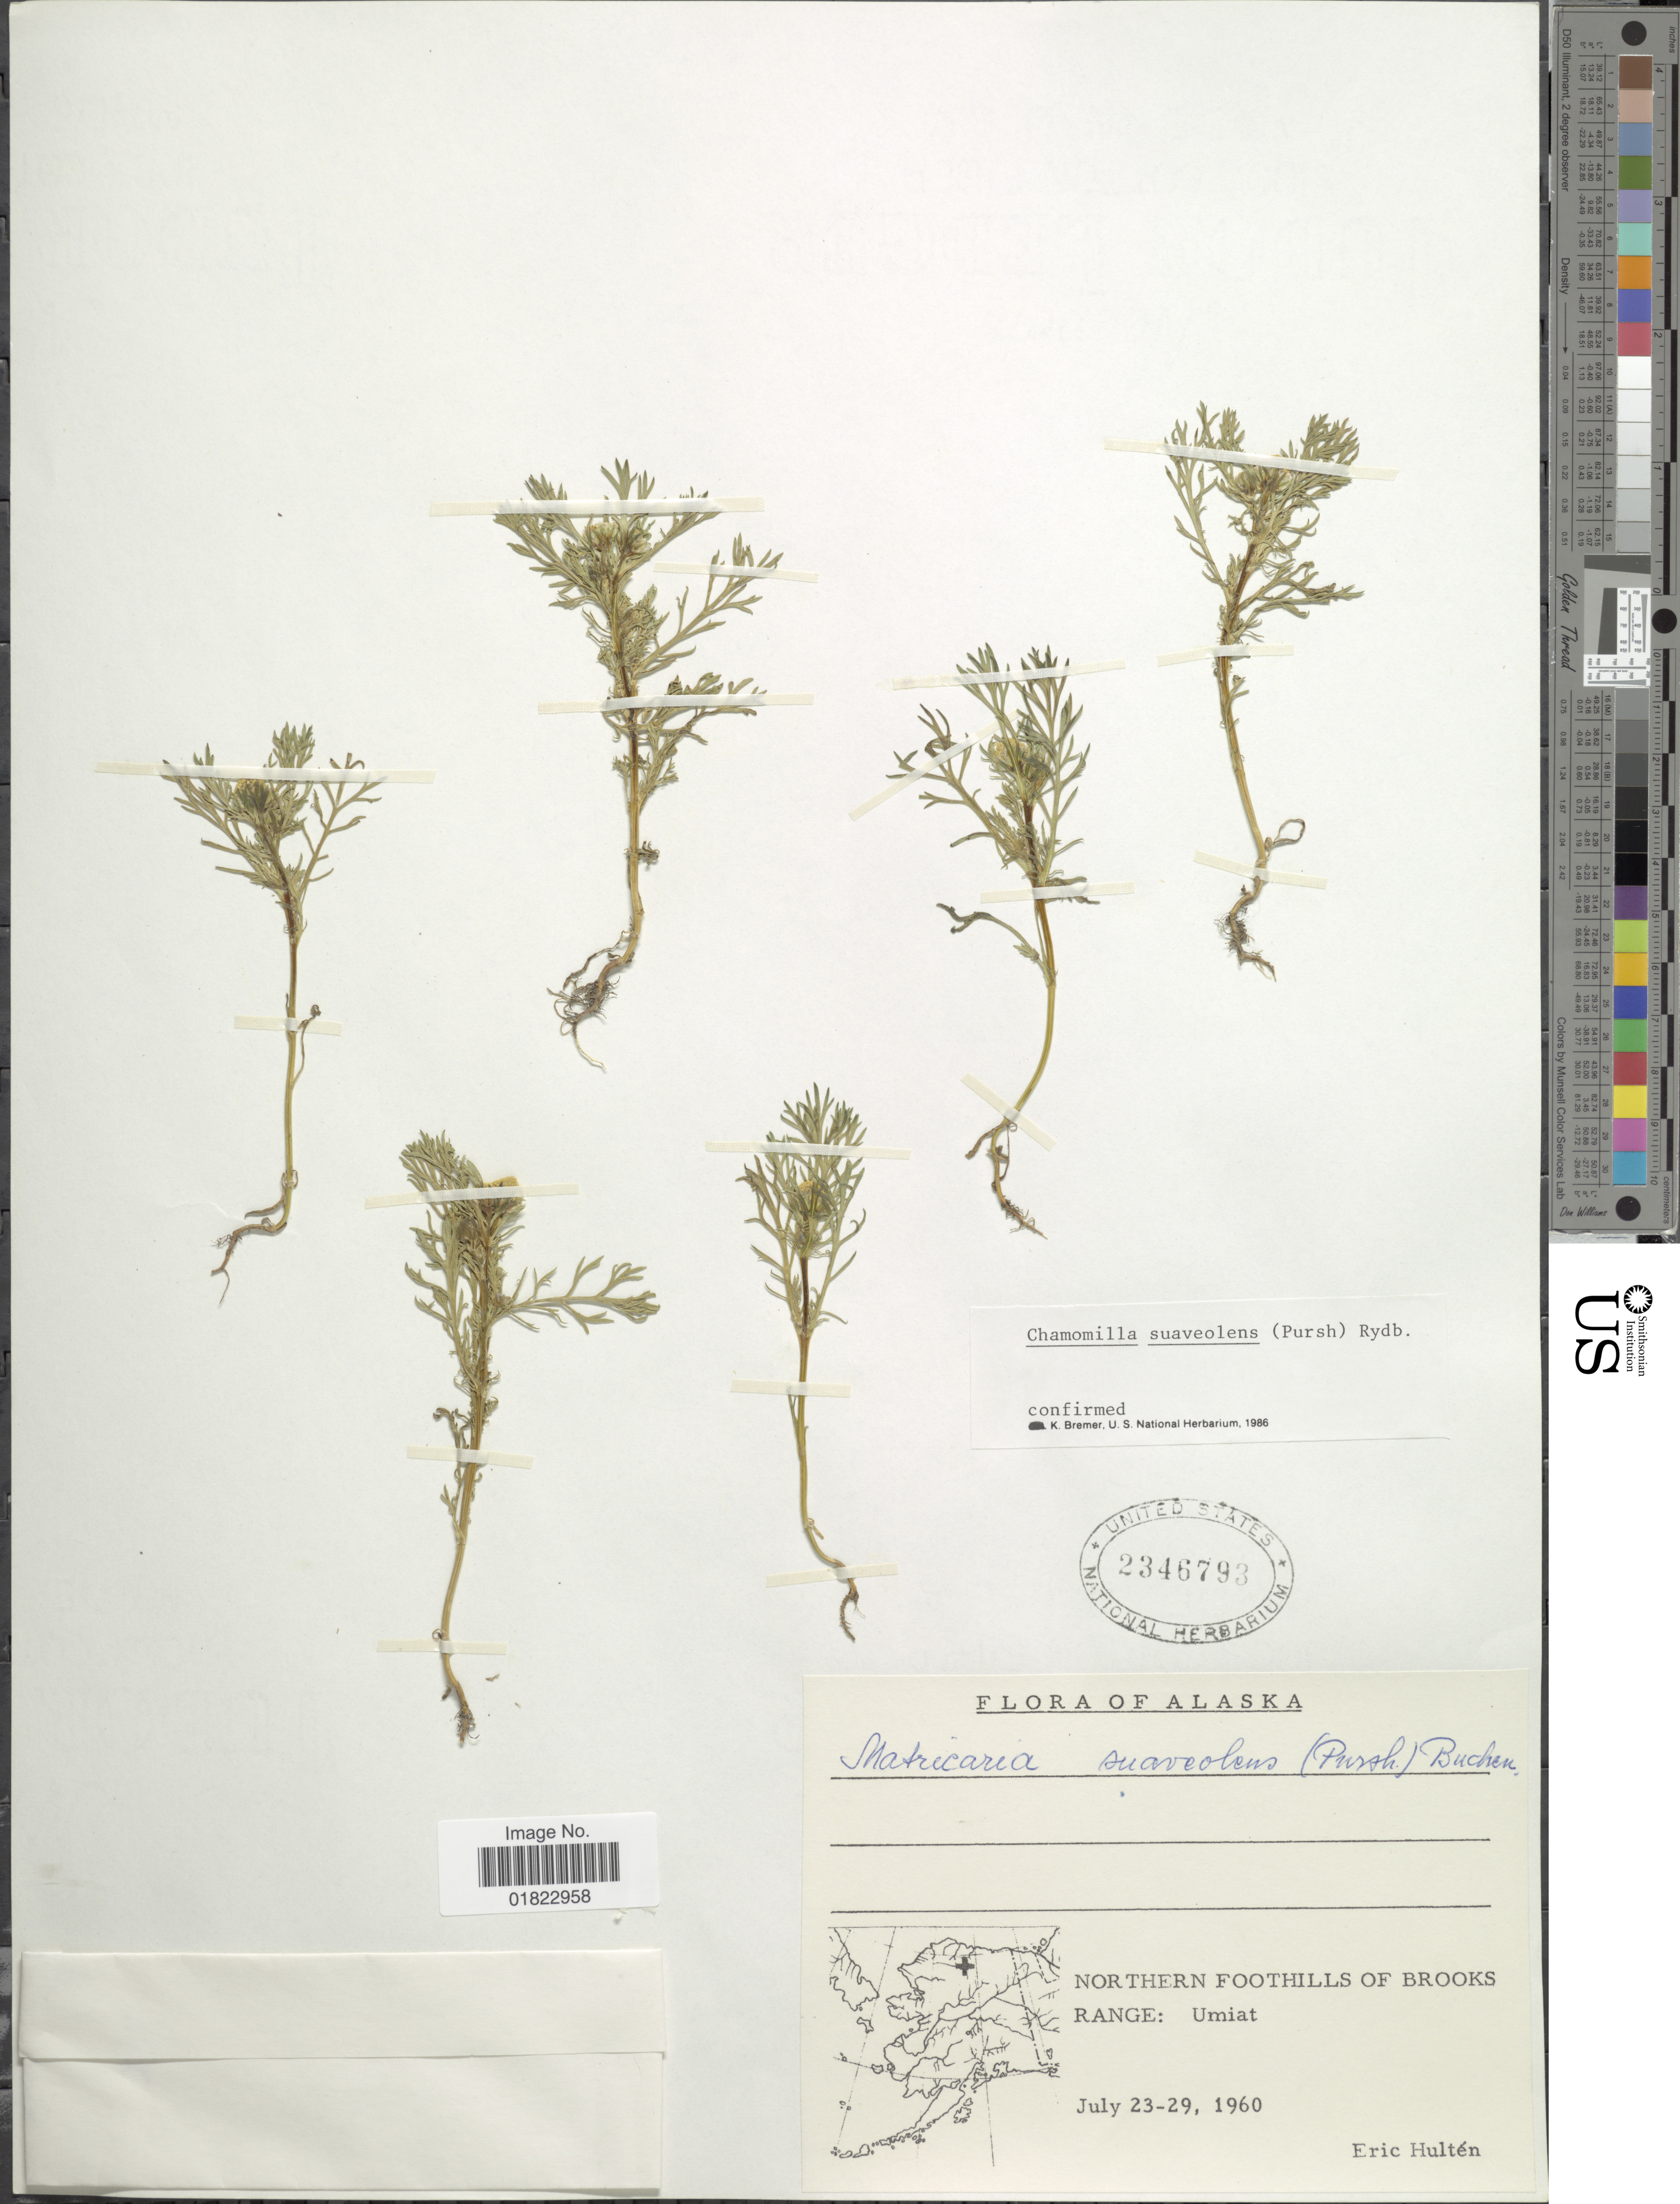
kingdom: Plantae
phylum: Tracheophyta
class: Magnoliopsida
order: Asterales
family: Asteraceae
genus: Matricaria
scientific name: Matricaria matricarioides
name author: (Less.) Porter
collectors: E. G. Hultén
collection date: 1960-07-23/1960-07-29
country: United States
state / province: Alaska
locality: Alaska, Northern Foothills of Brooks. Range: Umiat.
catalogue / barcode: US 2346793